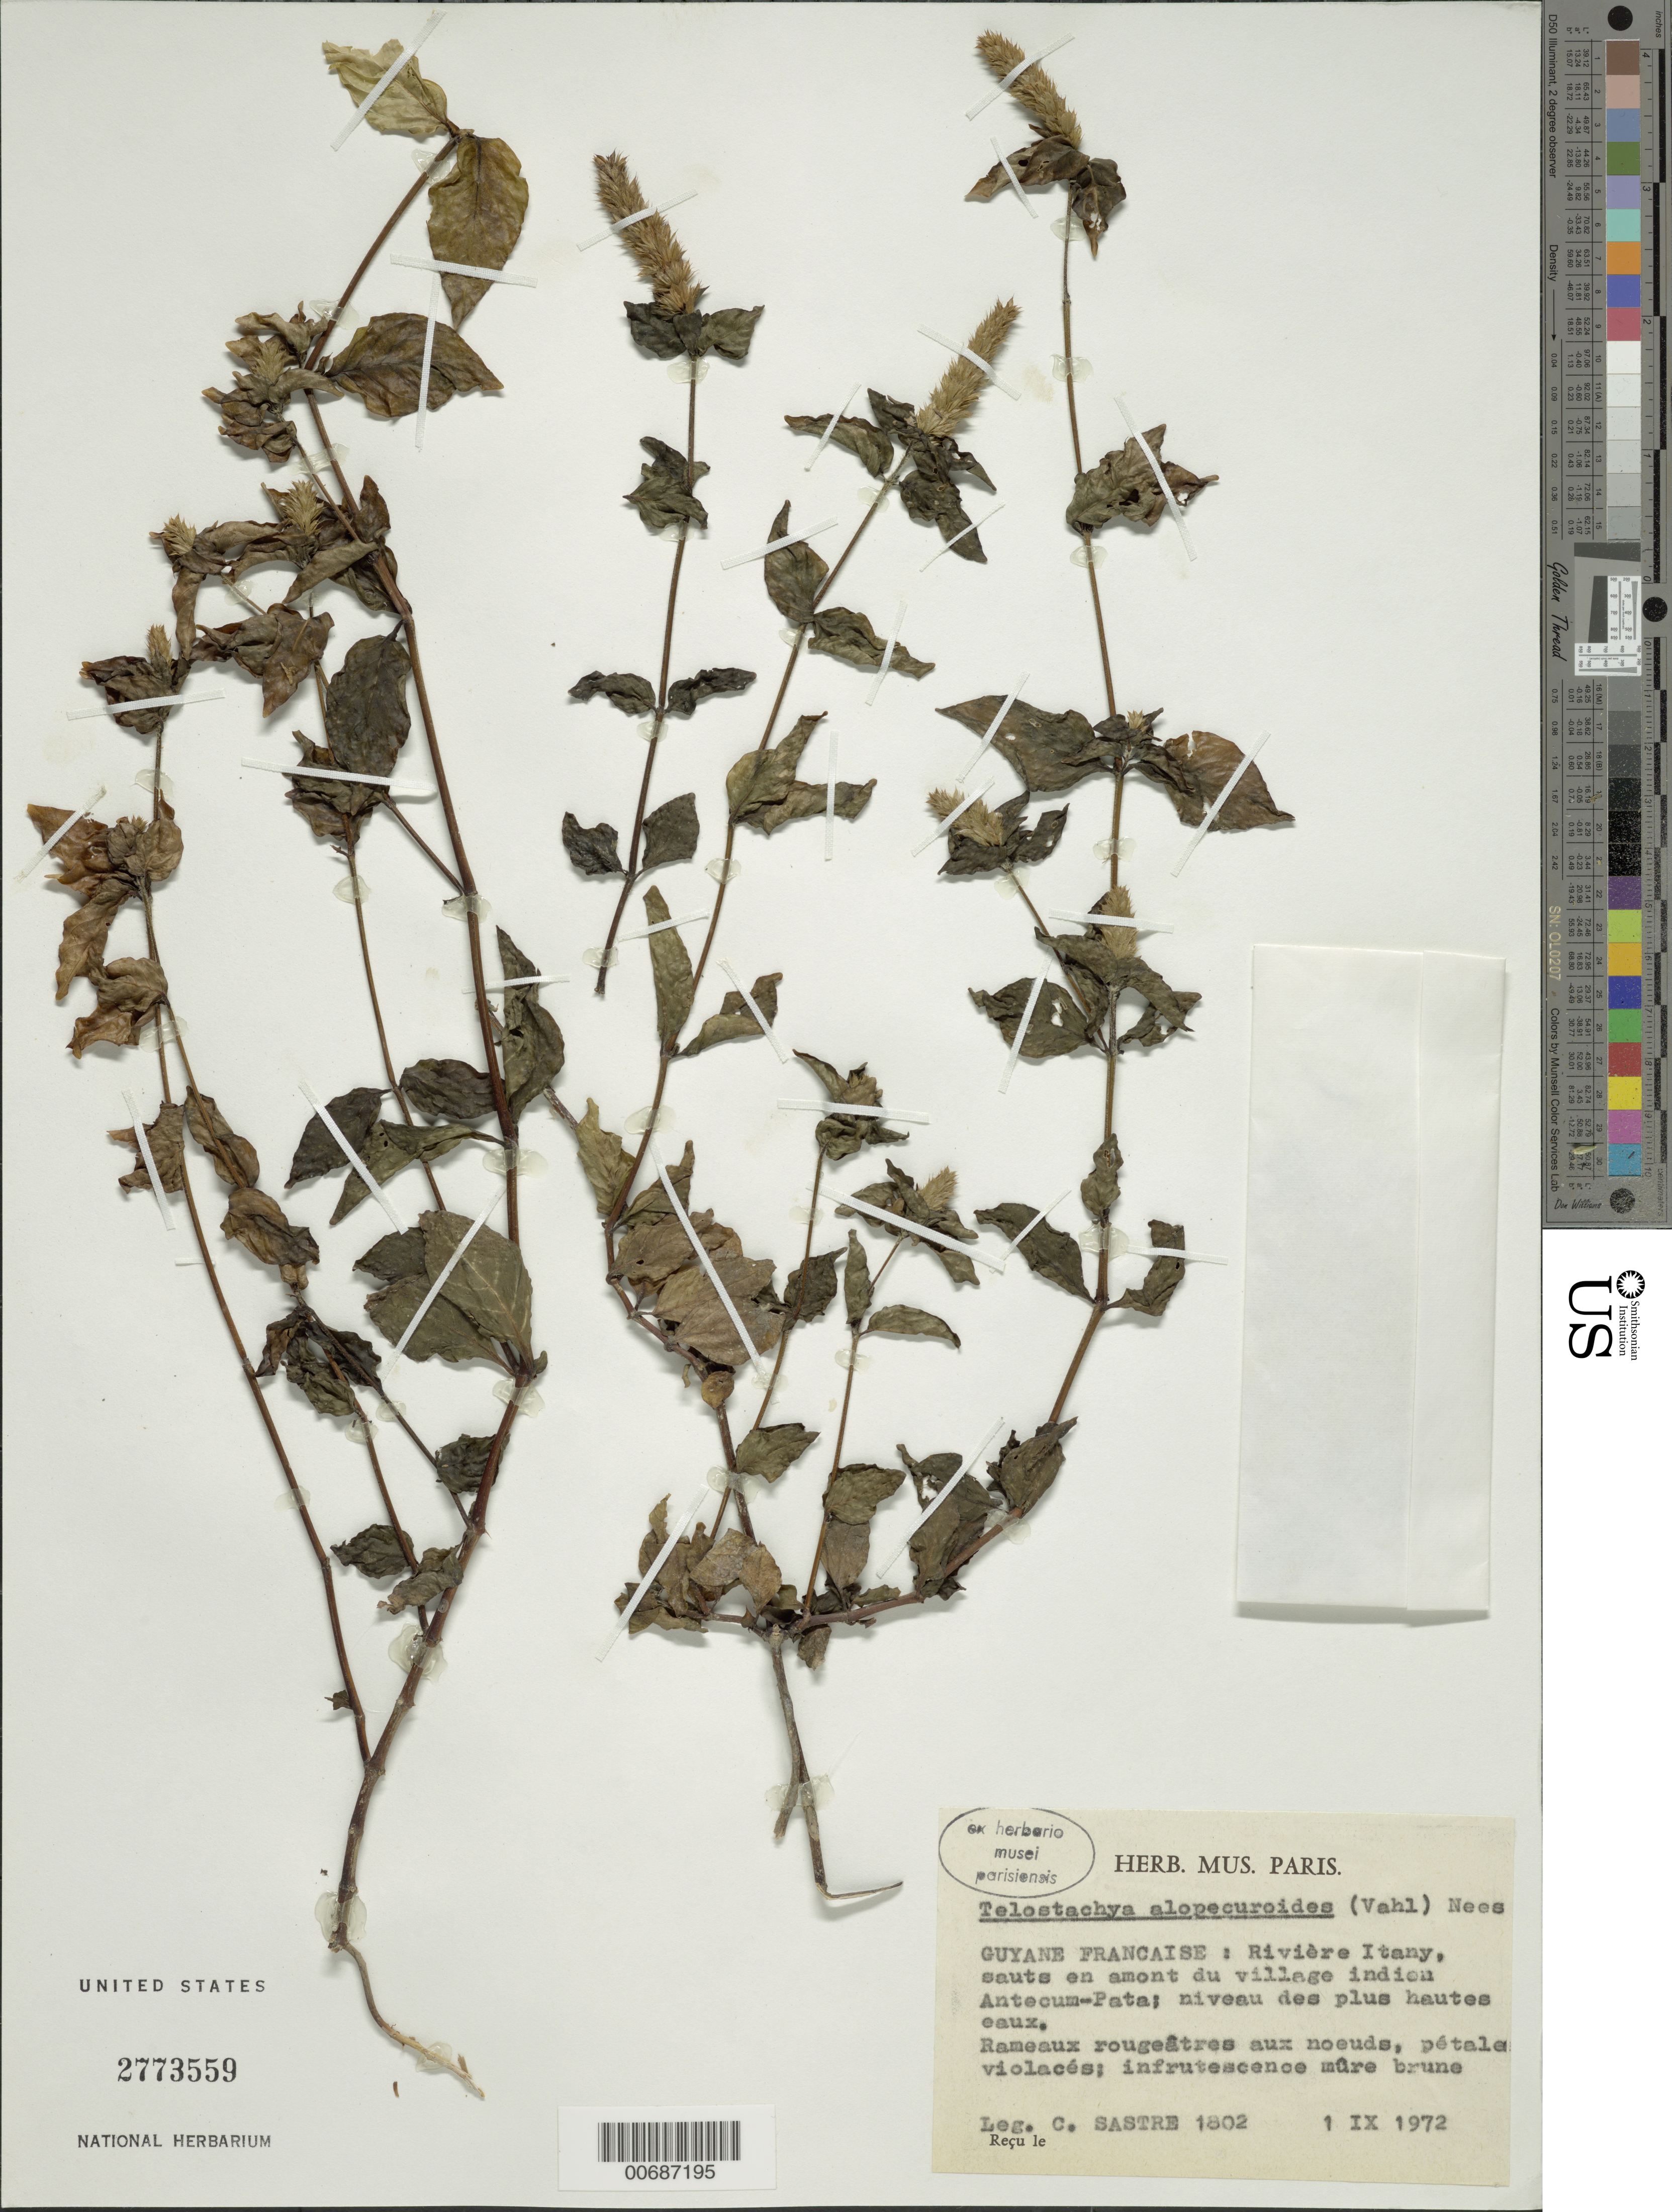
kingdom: Plantae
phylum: Tracheophyta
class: Magnoliopsida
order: Lamiales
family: Acanthaceae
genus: Teliostachya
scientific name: Teliostachya alopecuroidea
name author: (Vahl) Nees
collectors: C. H. L. Sastre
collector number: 1802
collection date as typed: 1-Sep-72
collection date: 1972-09-01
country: French Guiana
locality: Rivière Itany, sauts en amont du village indien Antecum-Pata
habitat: High water level (niveau des plus hautes eaux)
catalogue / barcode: US 2773559